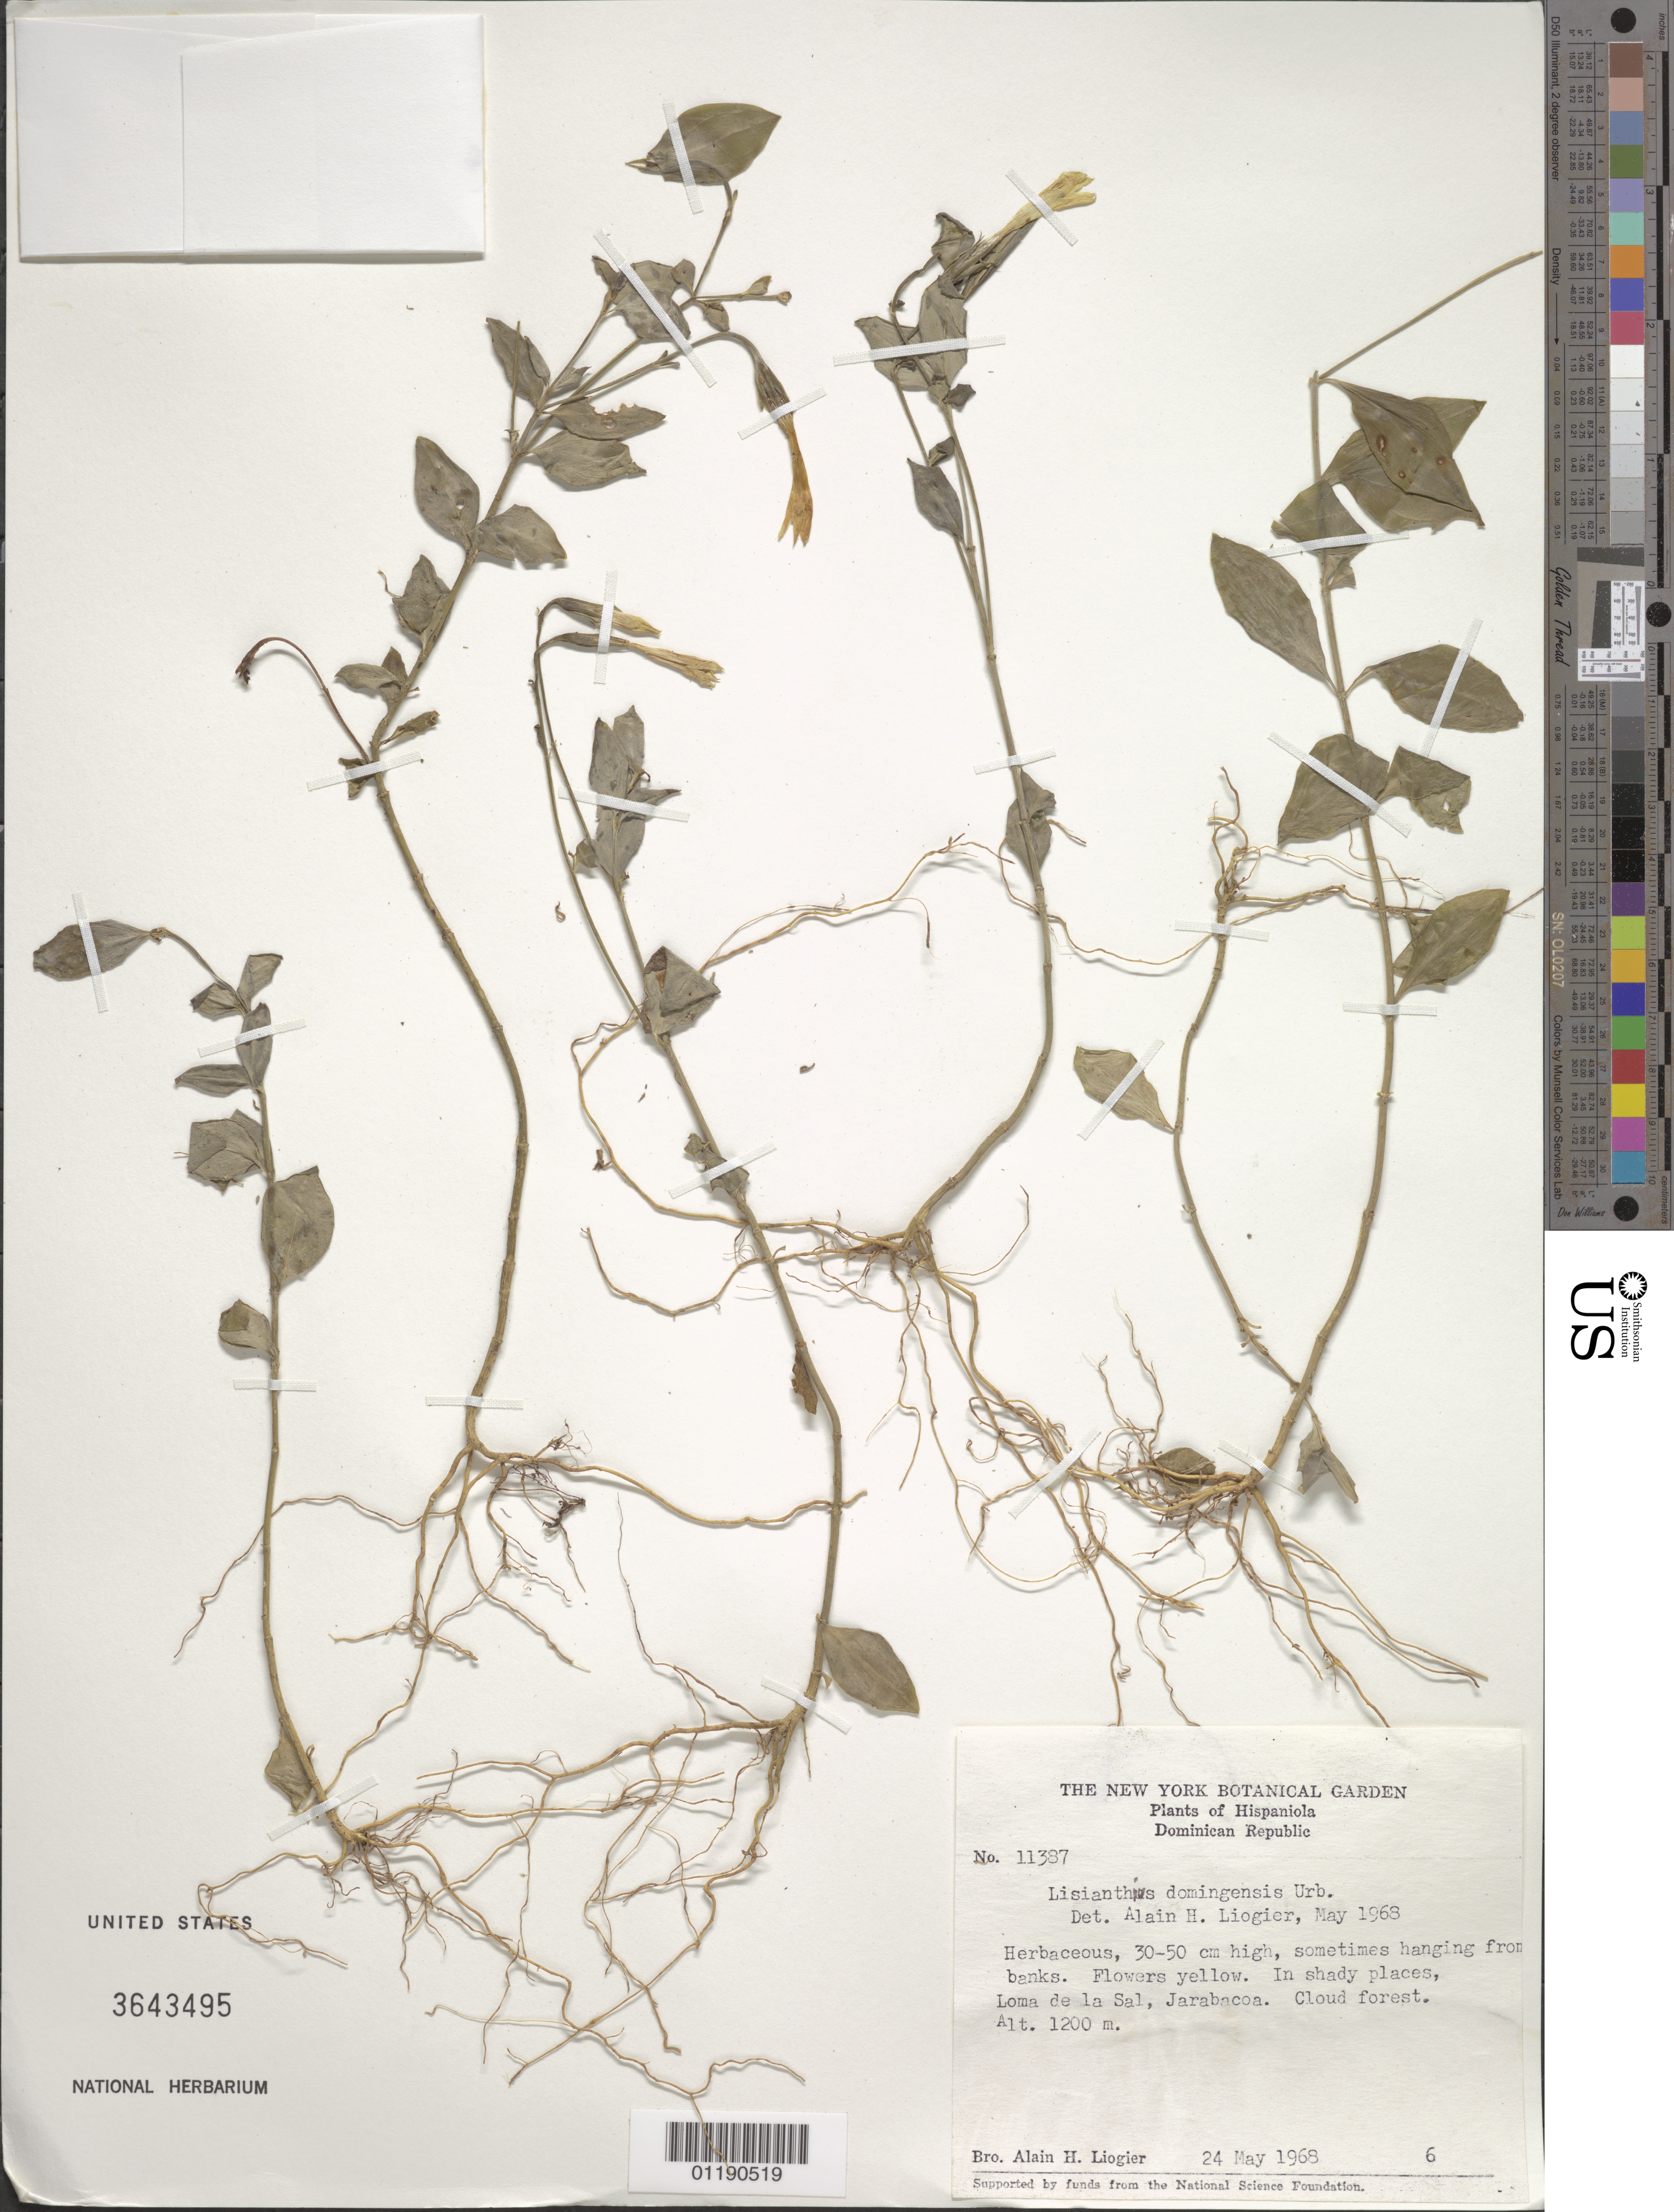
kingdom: Plantae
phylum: Tracheophyta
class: Magnoliopsida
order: Gentianales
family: Gentianaceae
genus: Lisianthius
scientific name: Lisianthius domingensis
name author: Urb.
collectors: A. H. Liogier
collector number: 11387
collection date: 1968-05-24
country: Dominican Republic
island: Hispaniola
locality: Loma de la Sal, Jarabacoa.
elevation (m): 1200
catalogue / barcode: US 3643495